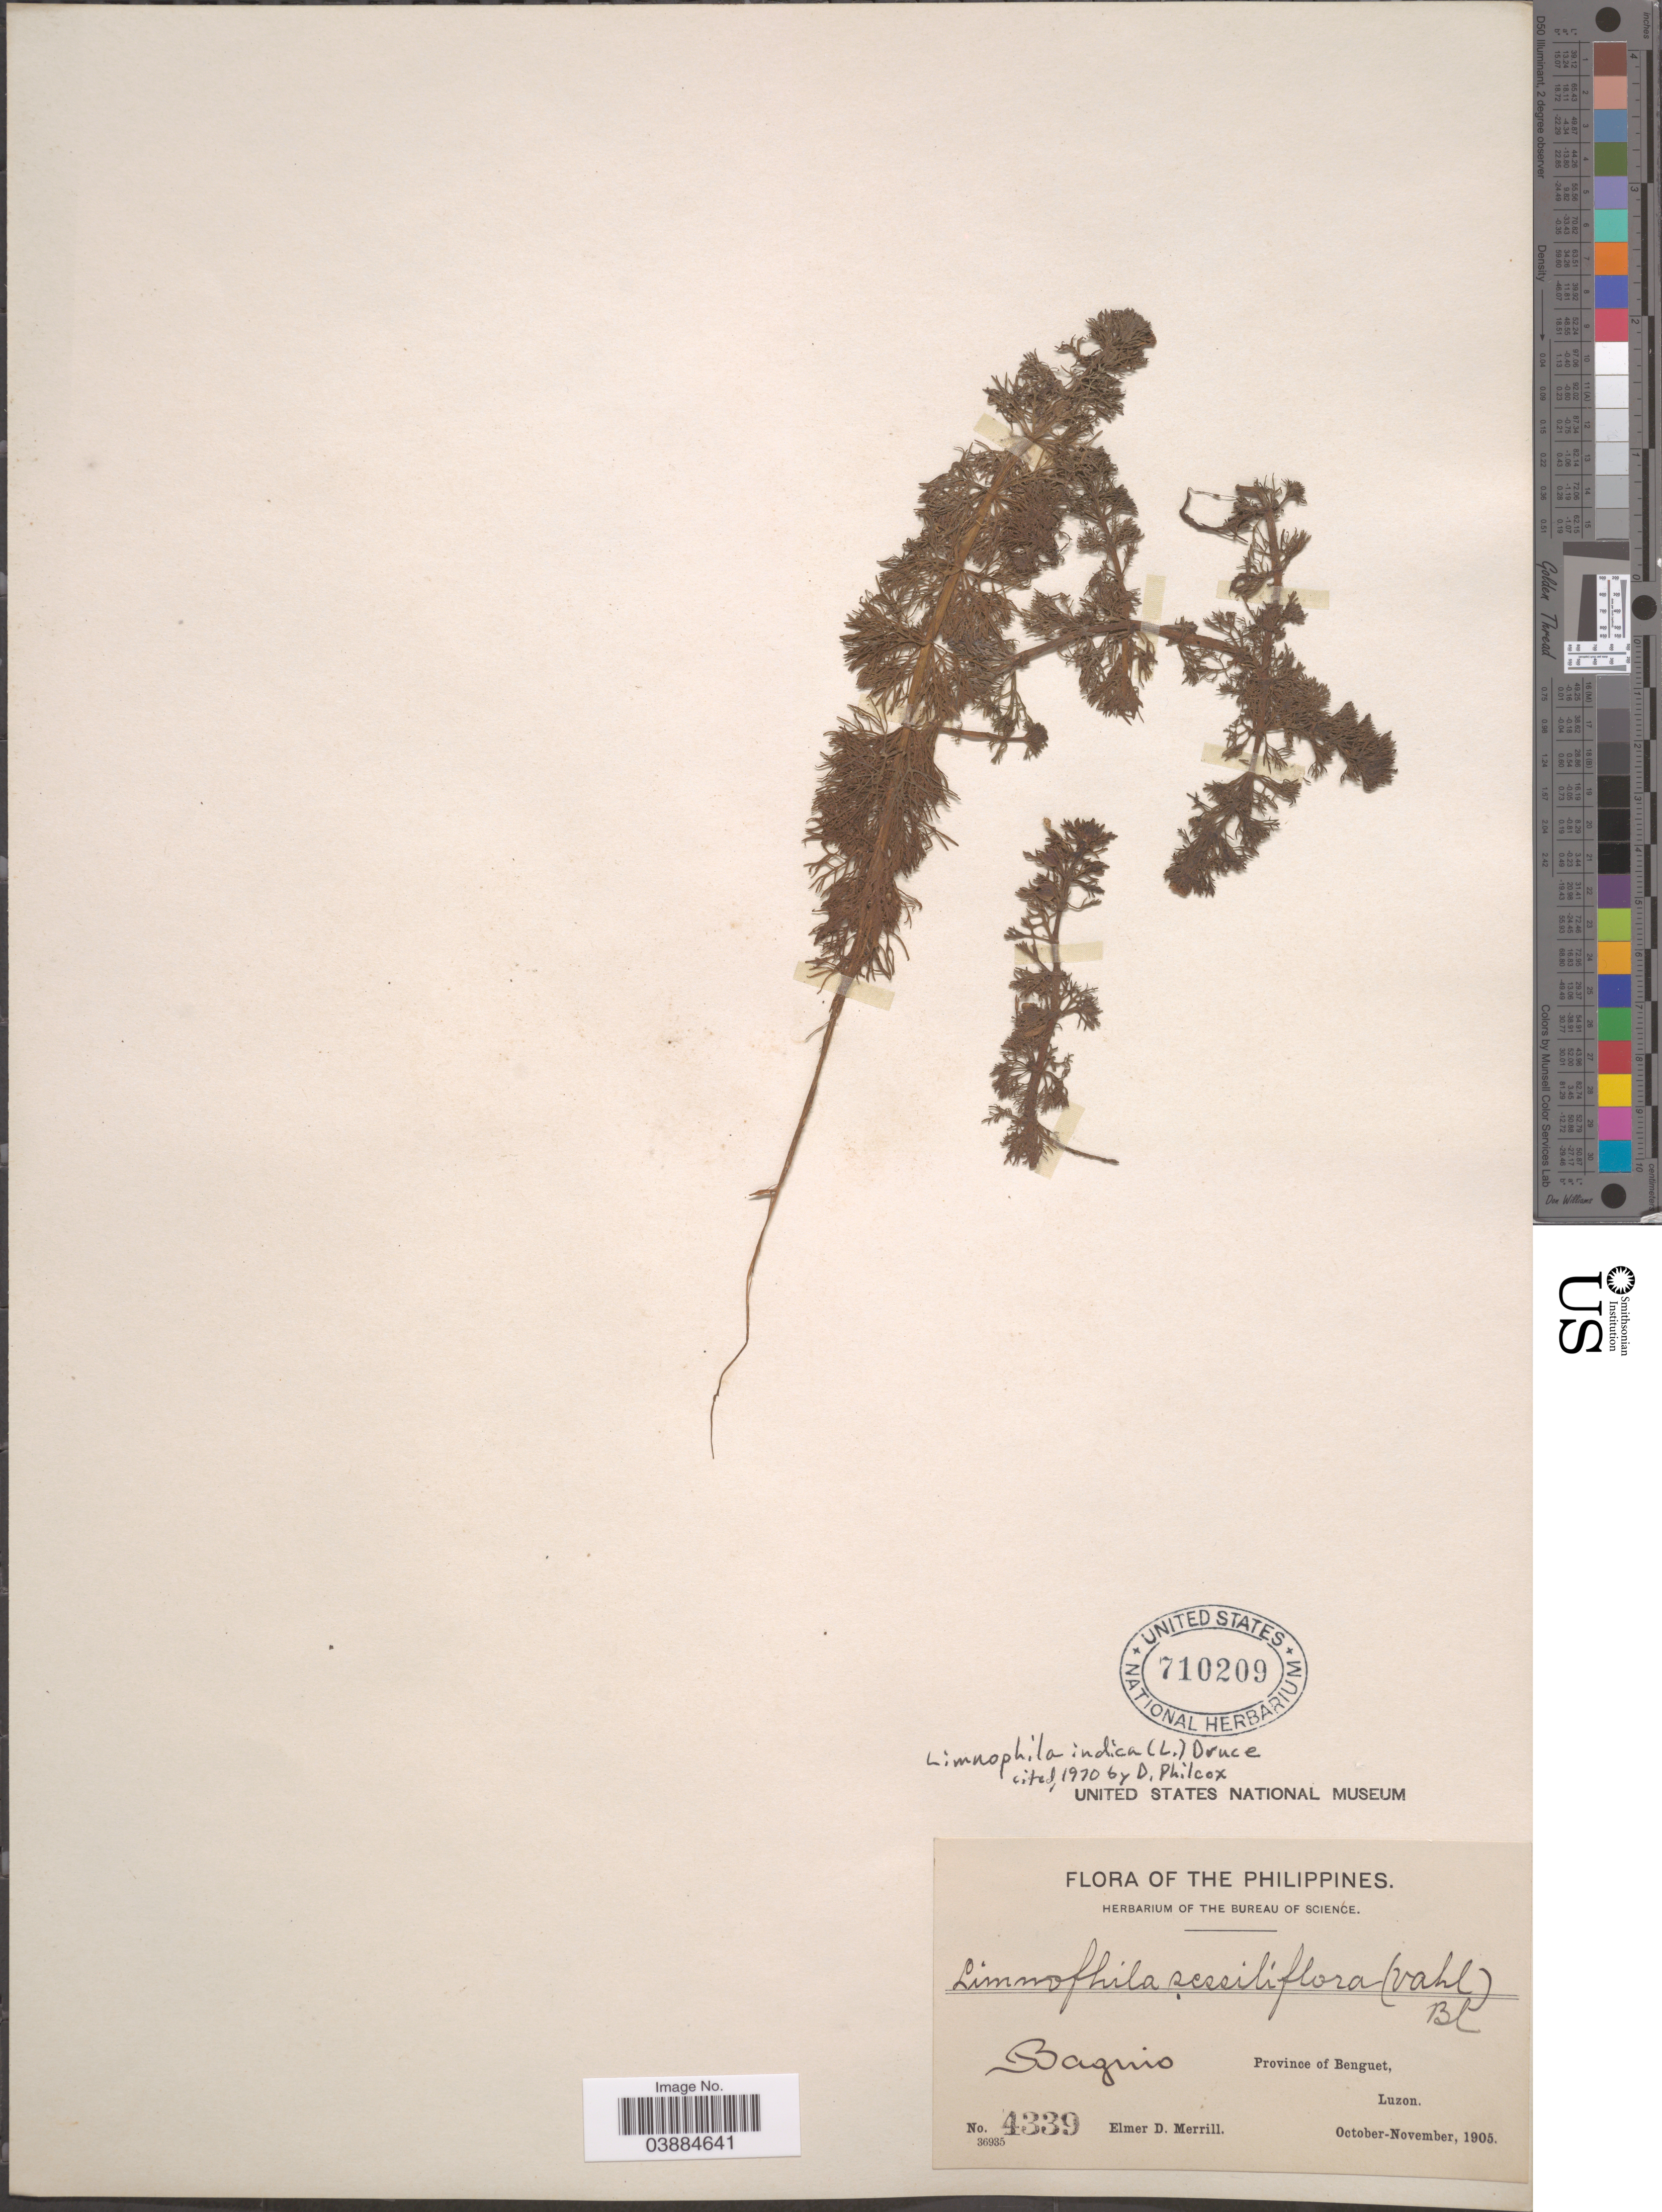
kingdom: Plantae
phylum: Tracheophyta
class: Magnoliopsida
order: Lamiales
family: Plantaginaceae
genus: Limnophila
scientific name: Limnophila indica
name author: (L.) Druce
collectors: E. D. Merrill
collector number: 4339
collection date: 1905-10/1905-11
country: Philippines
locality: Baguio. Province of Benguet, Luzon.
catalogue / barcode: US 710209